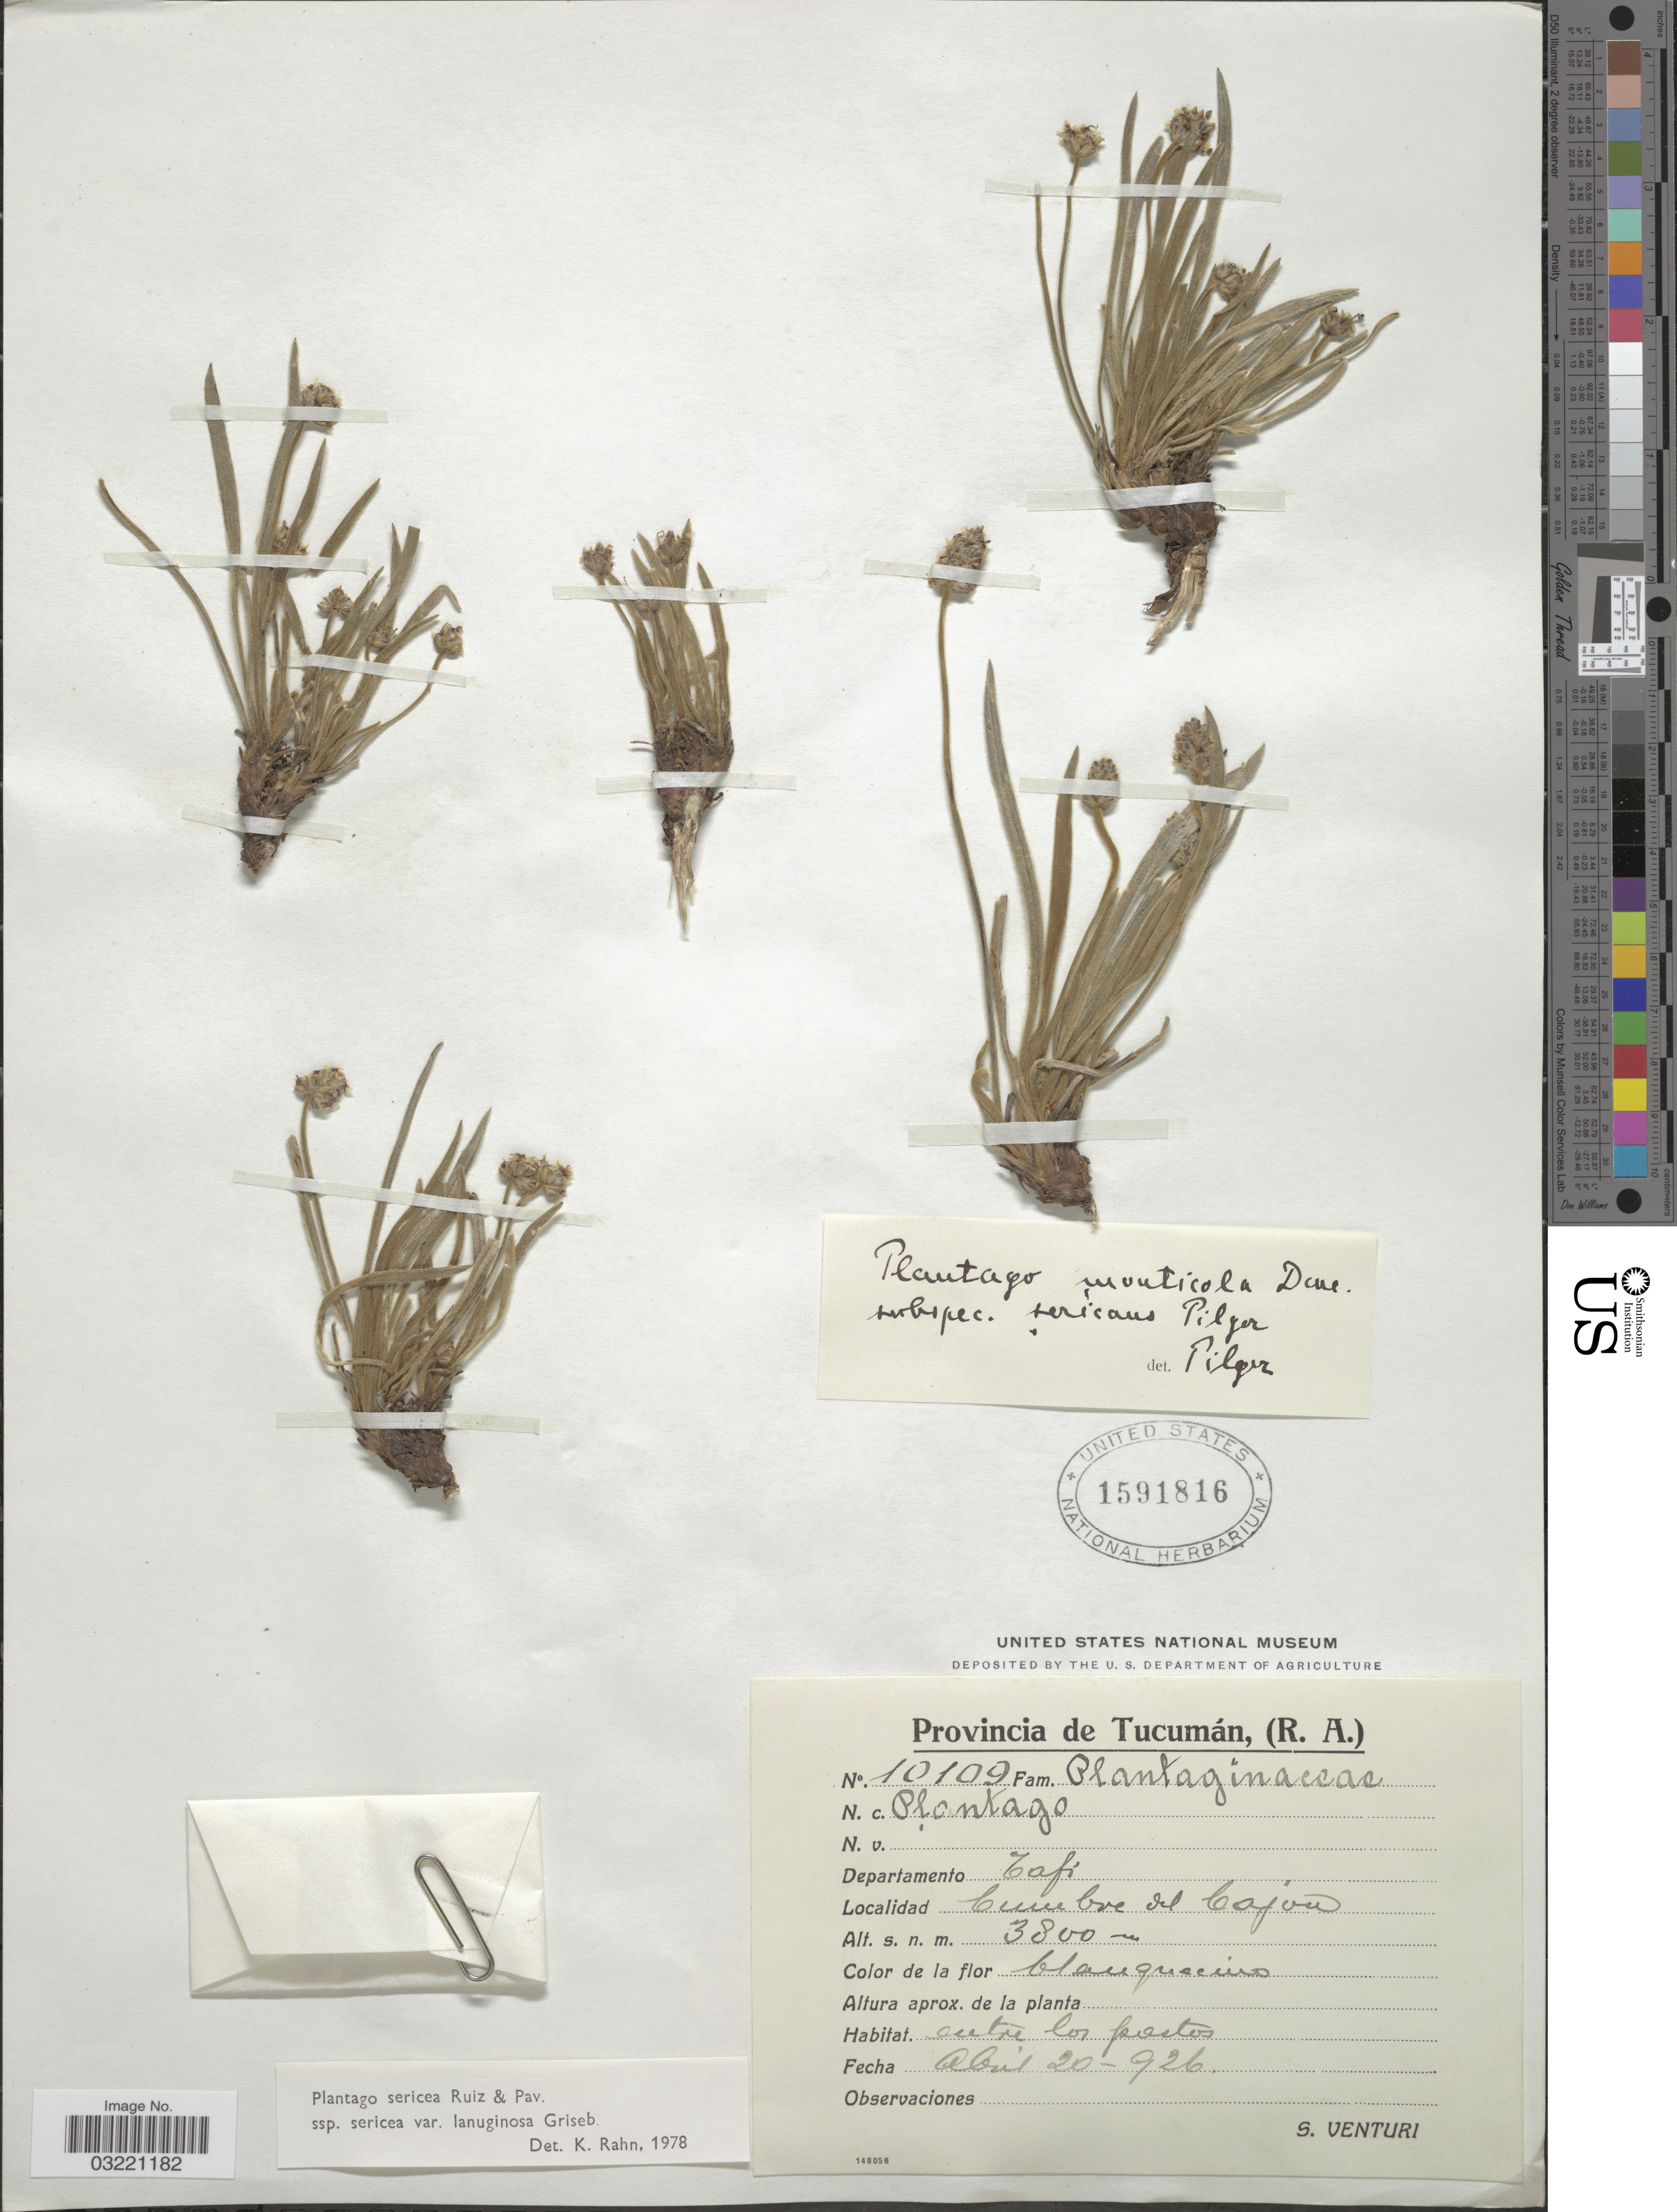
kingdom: Plantae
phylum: Tracheophyta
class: Magnoliopsida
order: Lamiales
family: Plantaginaceae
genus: Plantago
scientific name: Plantago sericea var. lanuginosa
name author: Griseb.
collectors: S. Venturi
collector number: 10109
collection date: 1926-04-20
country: Argentina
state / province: Tucuman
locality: Departamento Tafi, Cumbre del Cajon.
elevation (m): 3800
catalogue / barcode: US 1591816